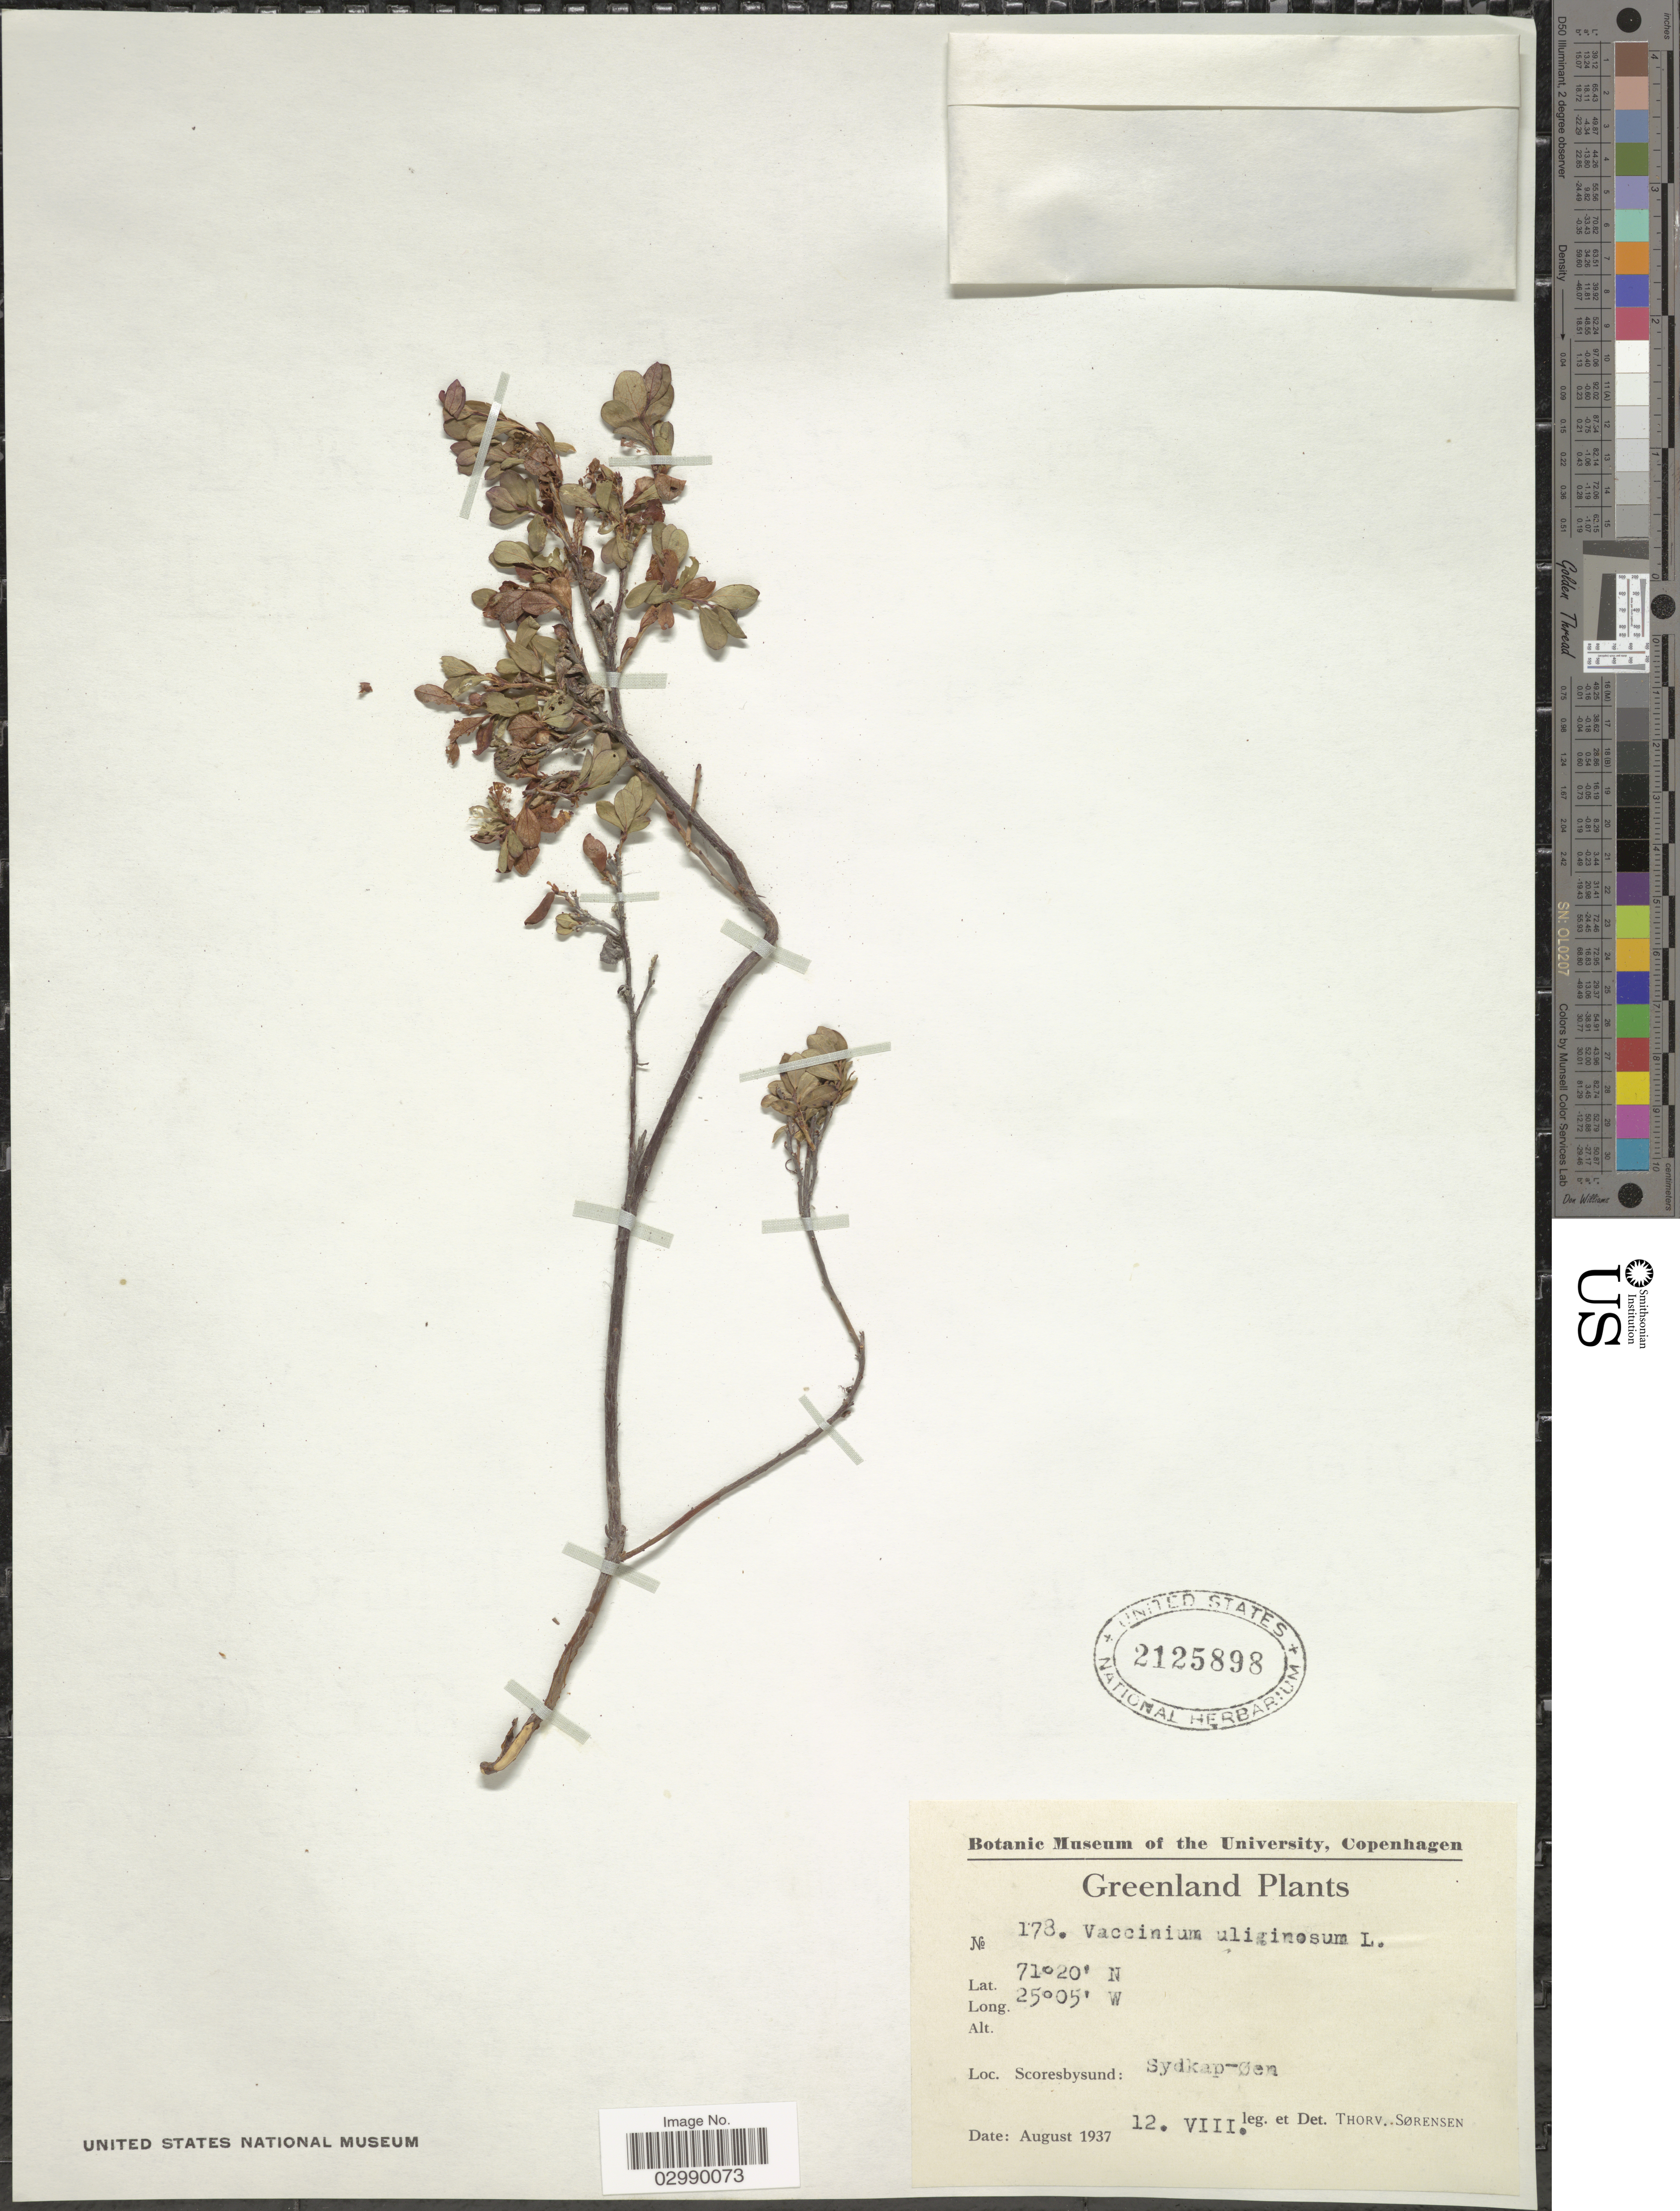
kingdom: Plantae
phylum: Tracheophyta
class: Magnoliopsida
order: Ericales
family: Ericaceae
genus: Vaccinium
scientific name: Vaccinium uliginosum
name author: L.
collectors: T. Sorensen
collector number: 178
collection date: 1937-08-12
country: Greenland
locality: Scoresbysund: Sydkap-Oen.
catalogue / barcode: US 2125898